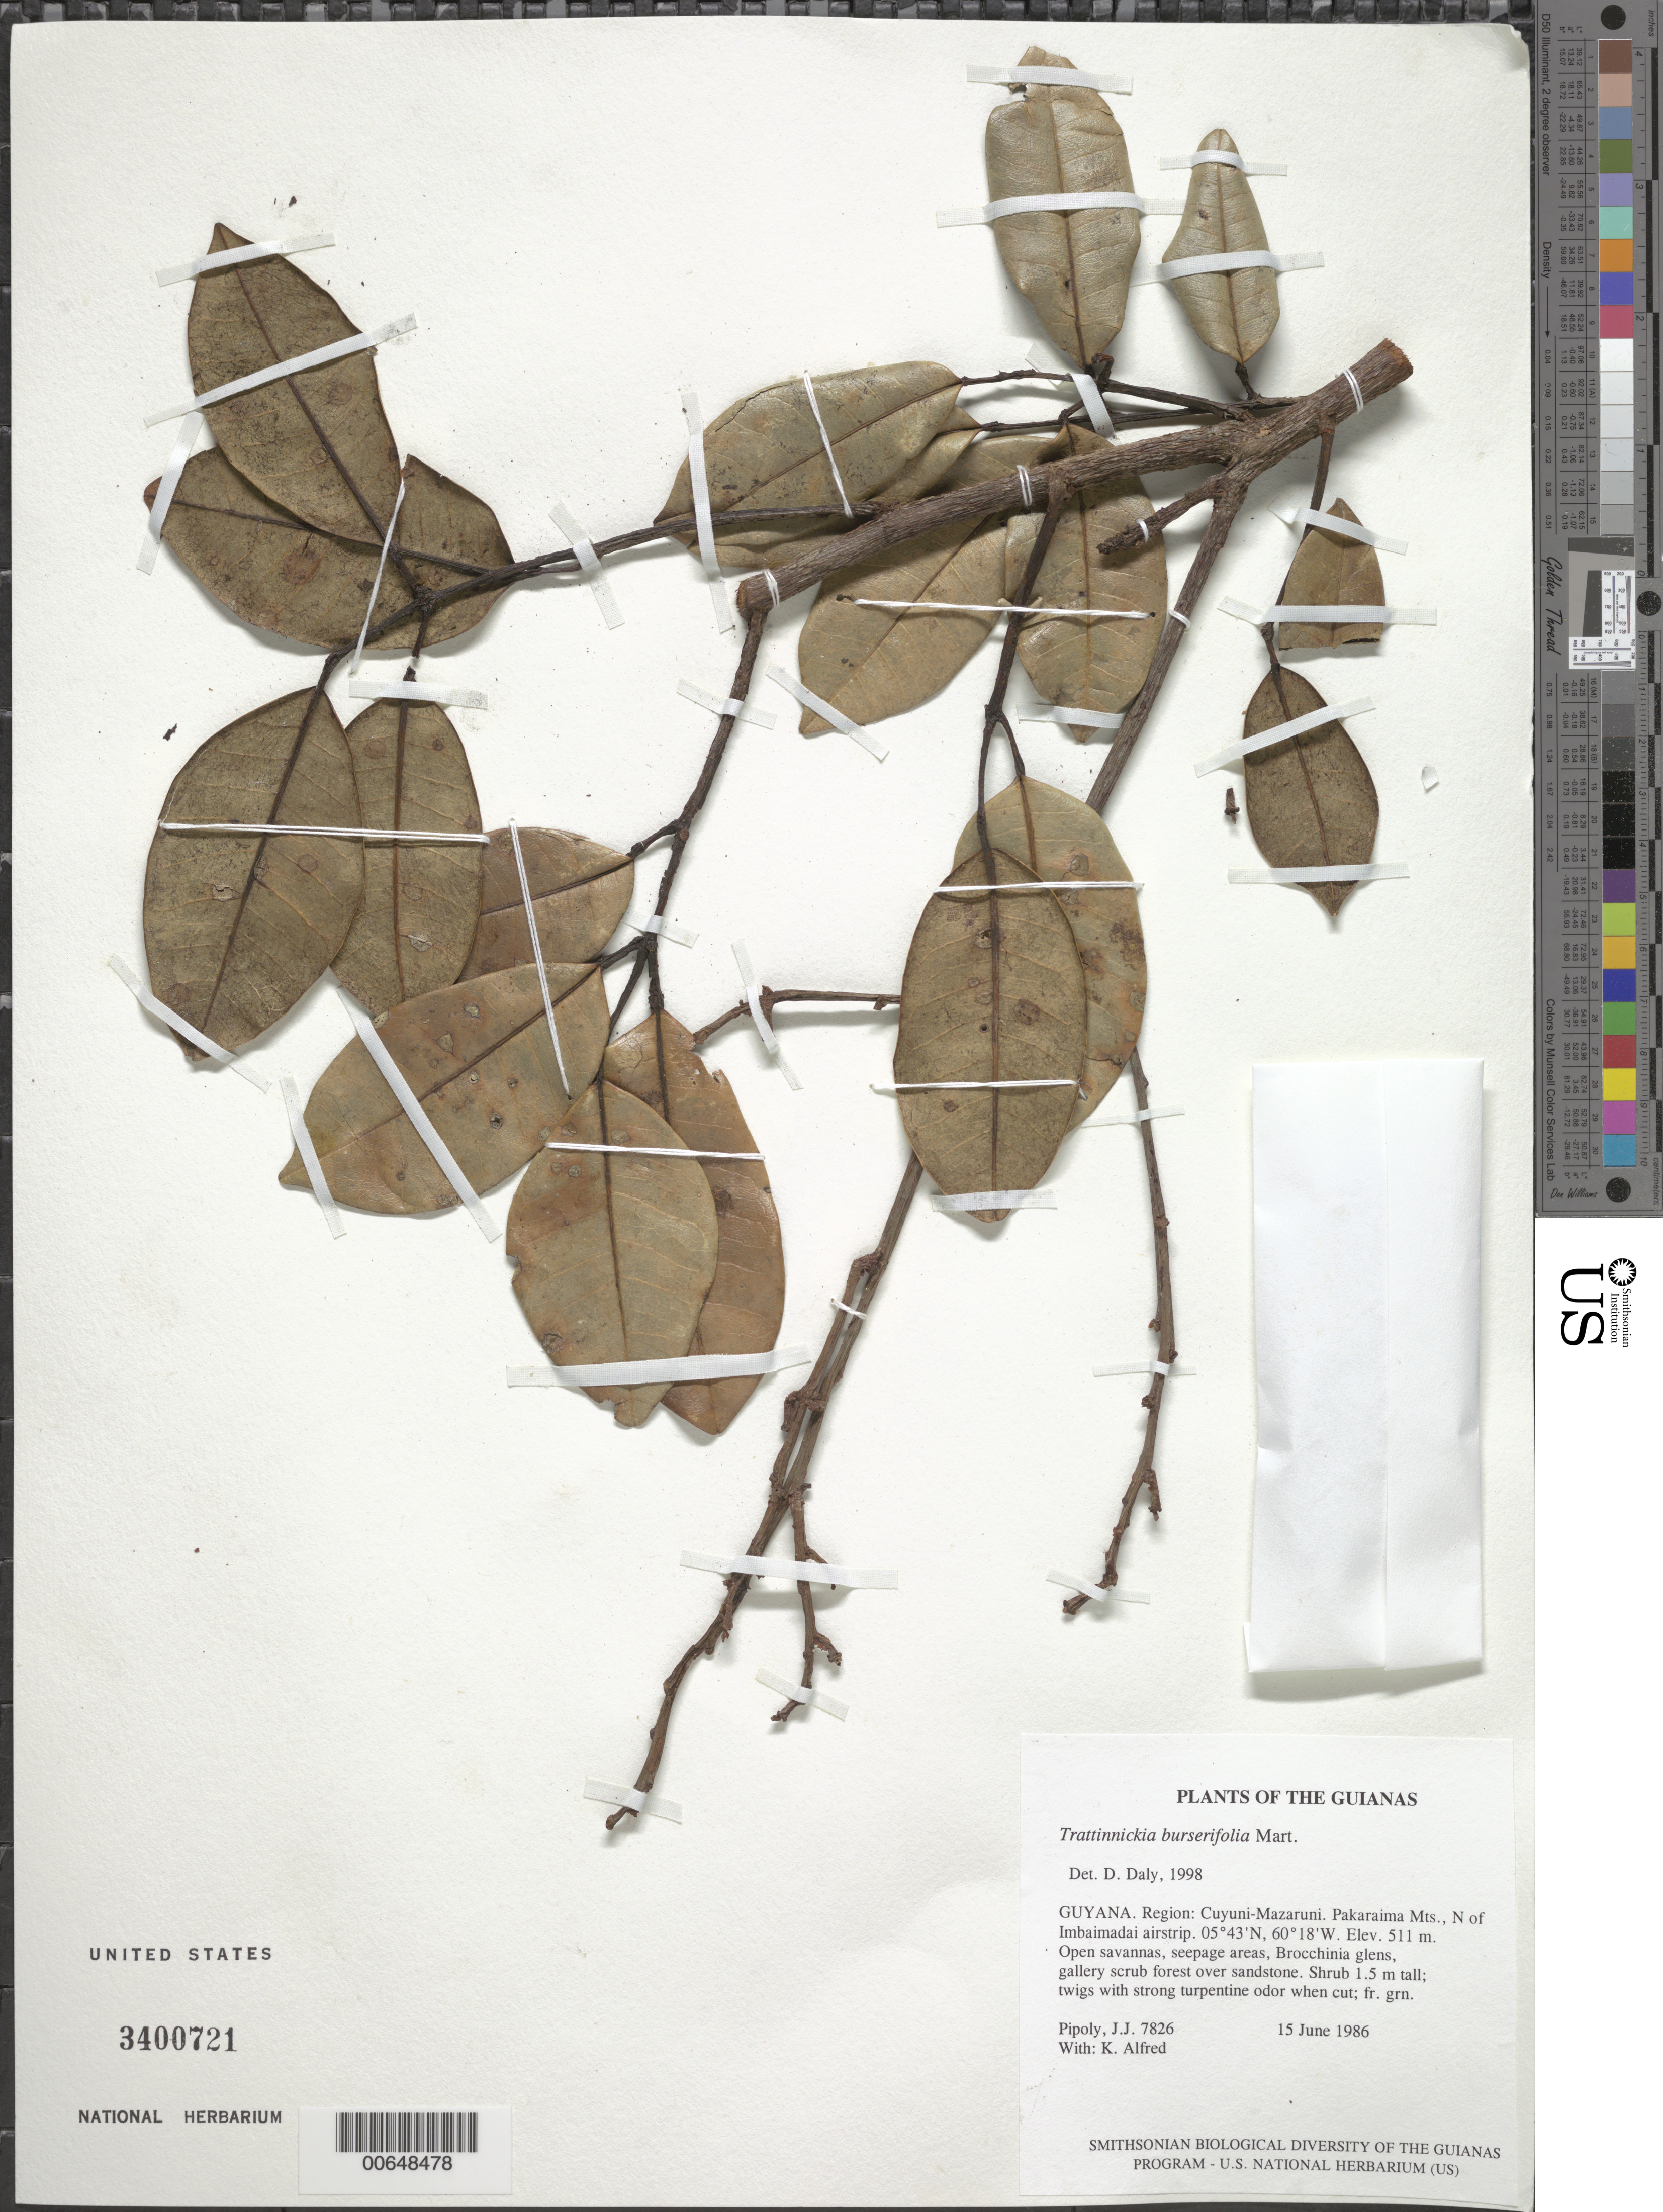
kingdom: Plantae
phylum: Tracheophyta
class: Magnoliopsida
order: Sapindales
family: Burseraceae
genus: Trattinnickia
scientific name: Trattinnickia burserifolia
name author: Mart.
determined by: Daly, D. C.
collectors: J. J. Pipoly & K. Alfred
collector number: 7826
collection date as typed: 15 June 1986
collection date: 1986-06-15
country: Guyana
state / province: Cuyuni-Mazaruni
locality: Pakaraima Mts., N of Imbaimadai airstrip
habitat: Open savannas, seepage areas, Brocchinia glens, gallery scrub forest over sandstone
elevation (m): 511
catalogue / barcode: US 3400721